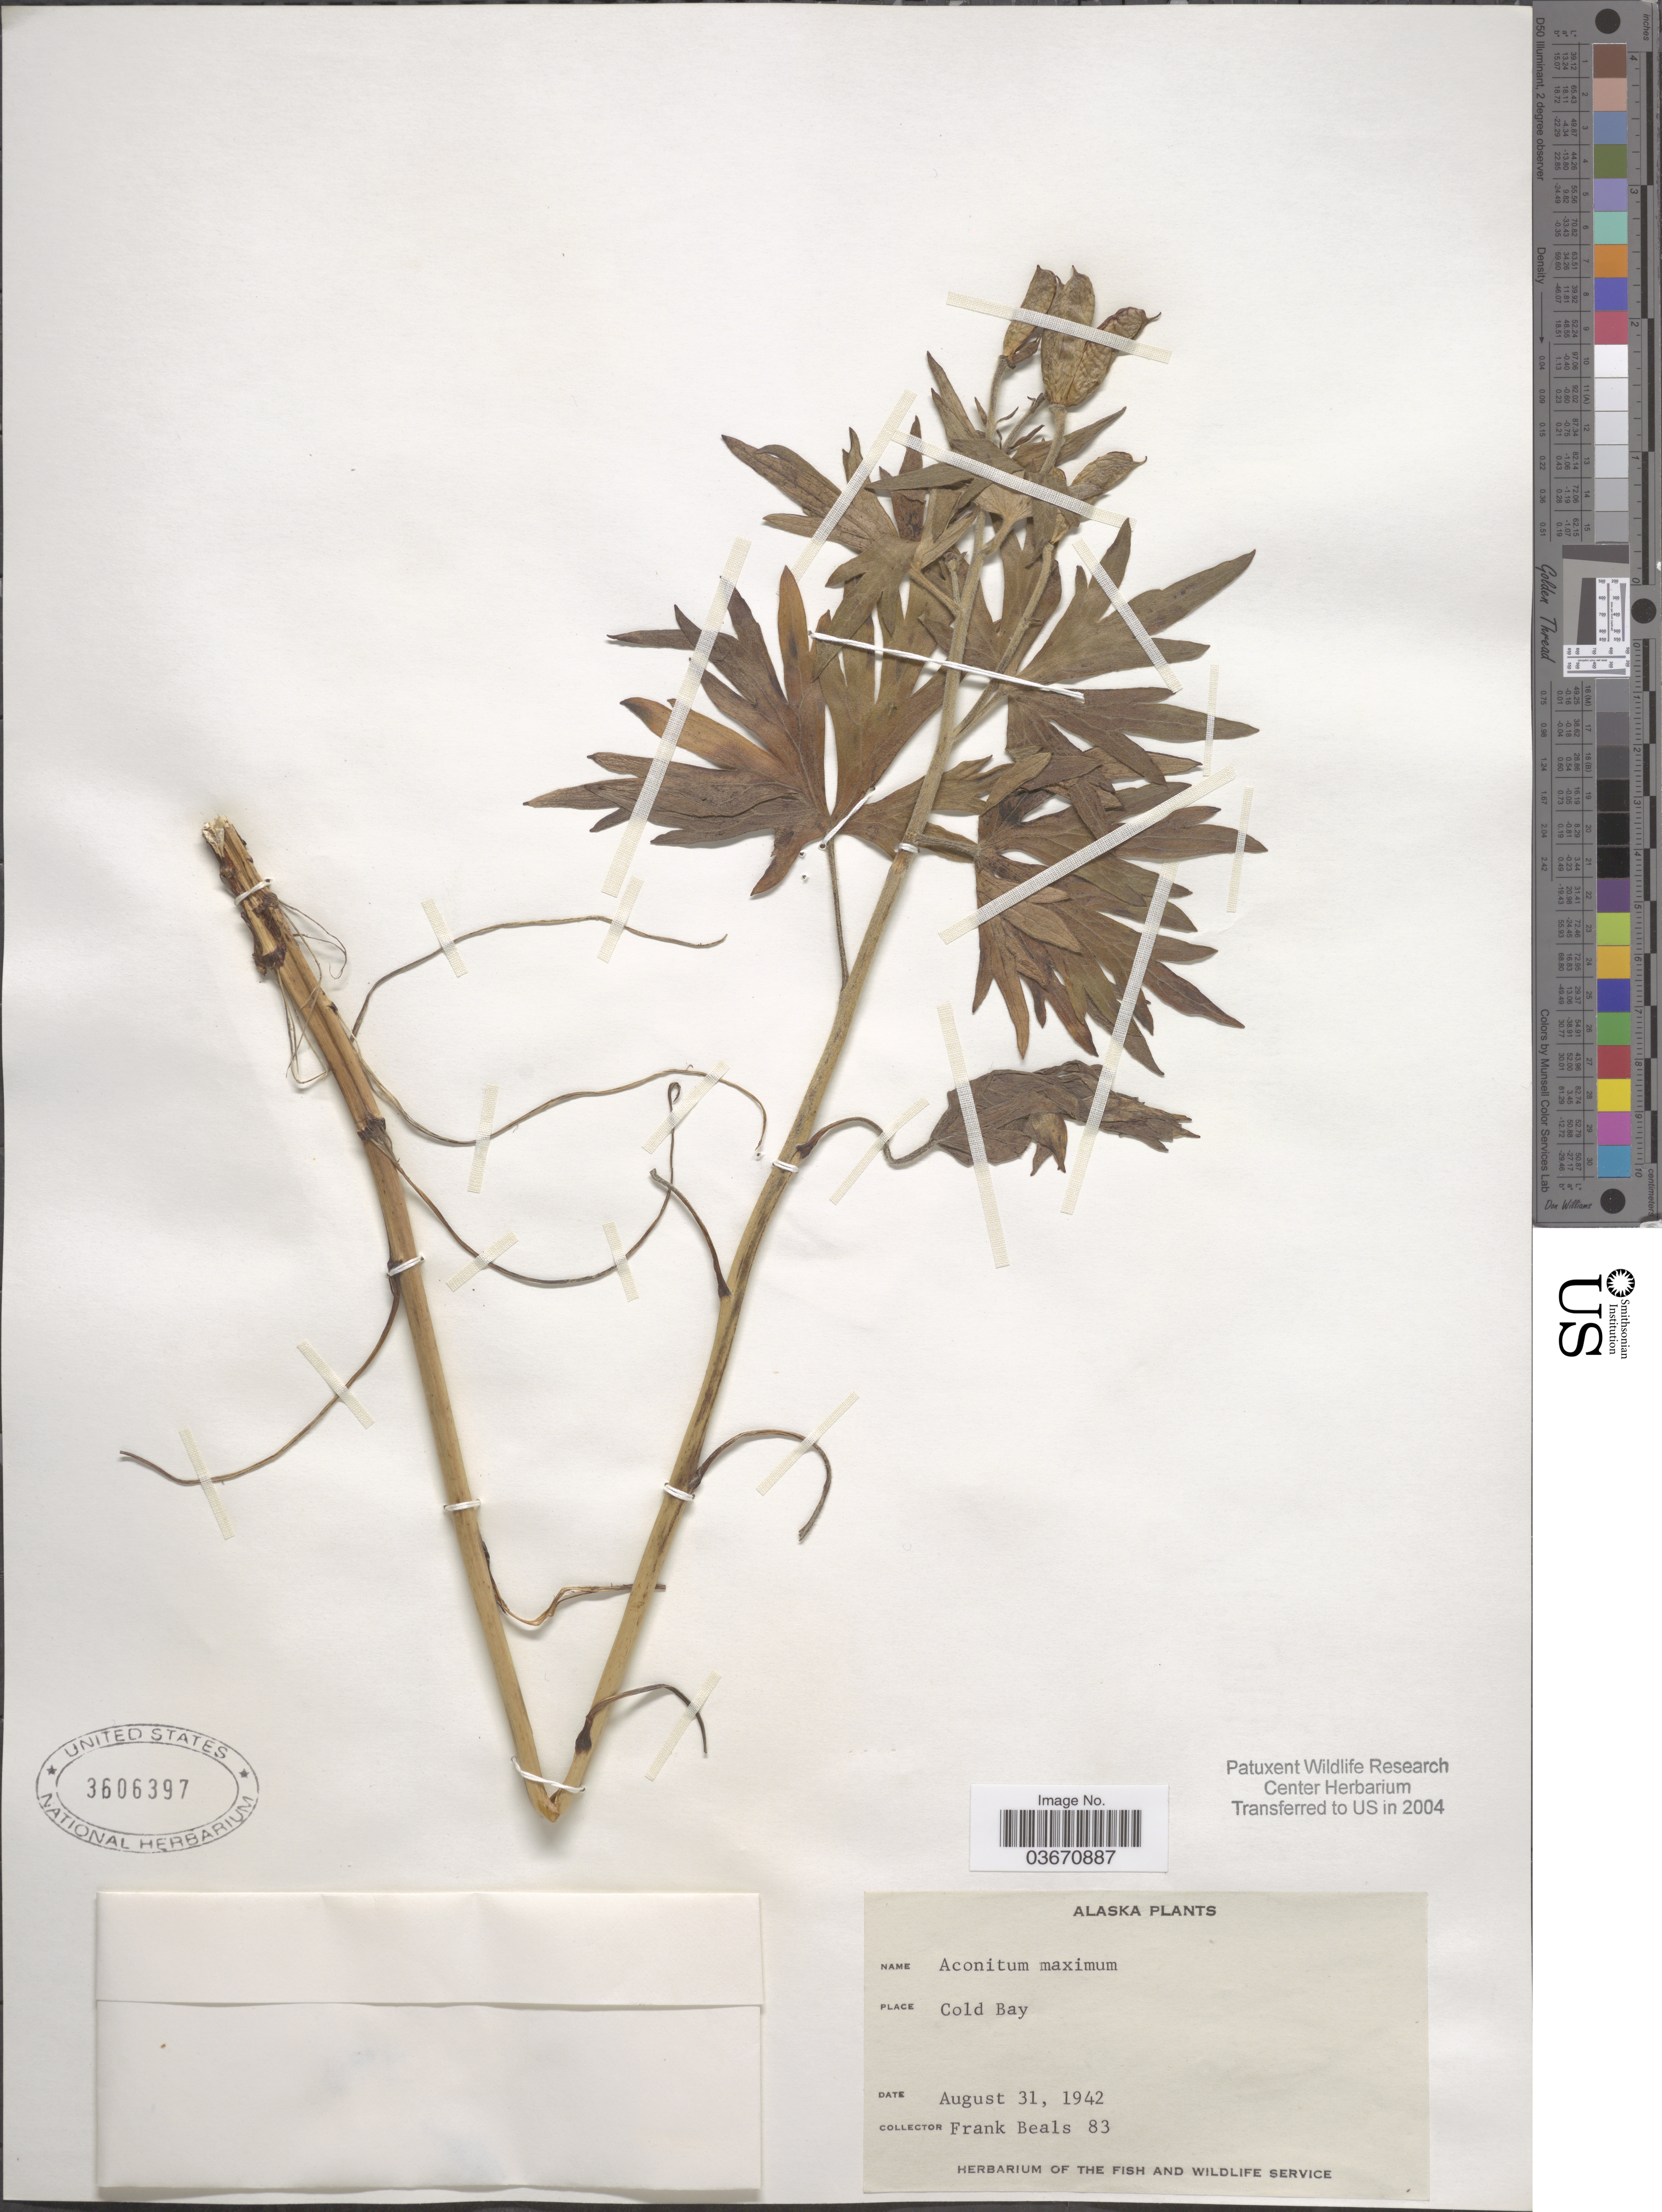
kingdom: Plantae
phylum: Tracheophyta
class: Magnoliopsida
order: Ranunculales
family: Ranunculaceae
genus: Aconitum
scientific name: Aconitum maximum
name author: Pall. ex DC.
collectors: F. Beals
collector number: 83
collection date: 1942-08-31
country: United States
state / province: Alaska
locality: Cold Bay.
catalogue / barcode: US 3606397